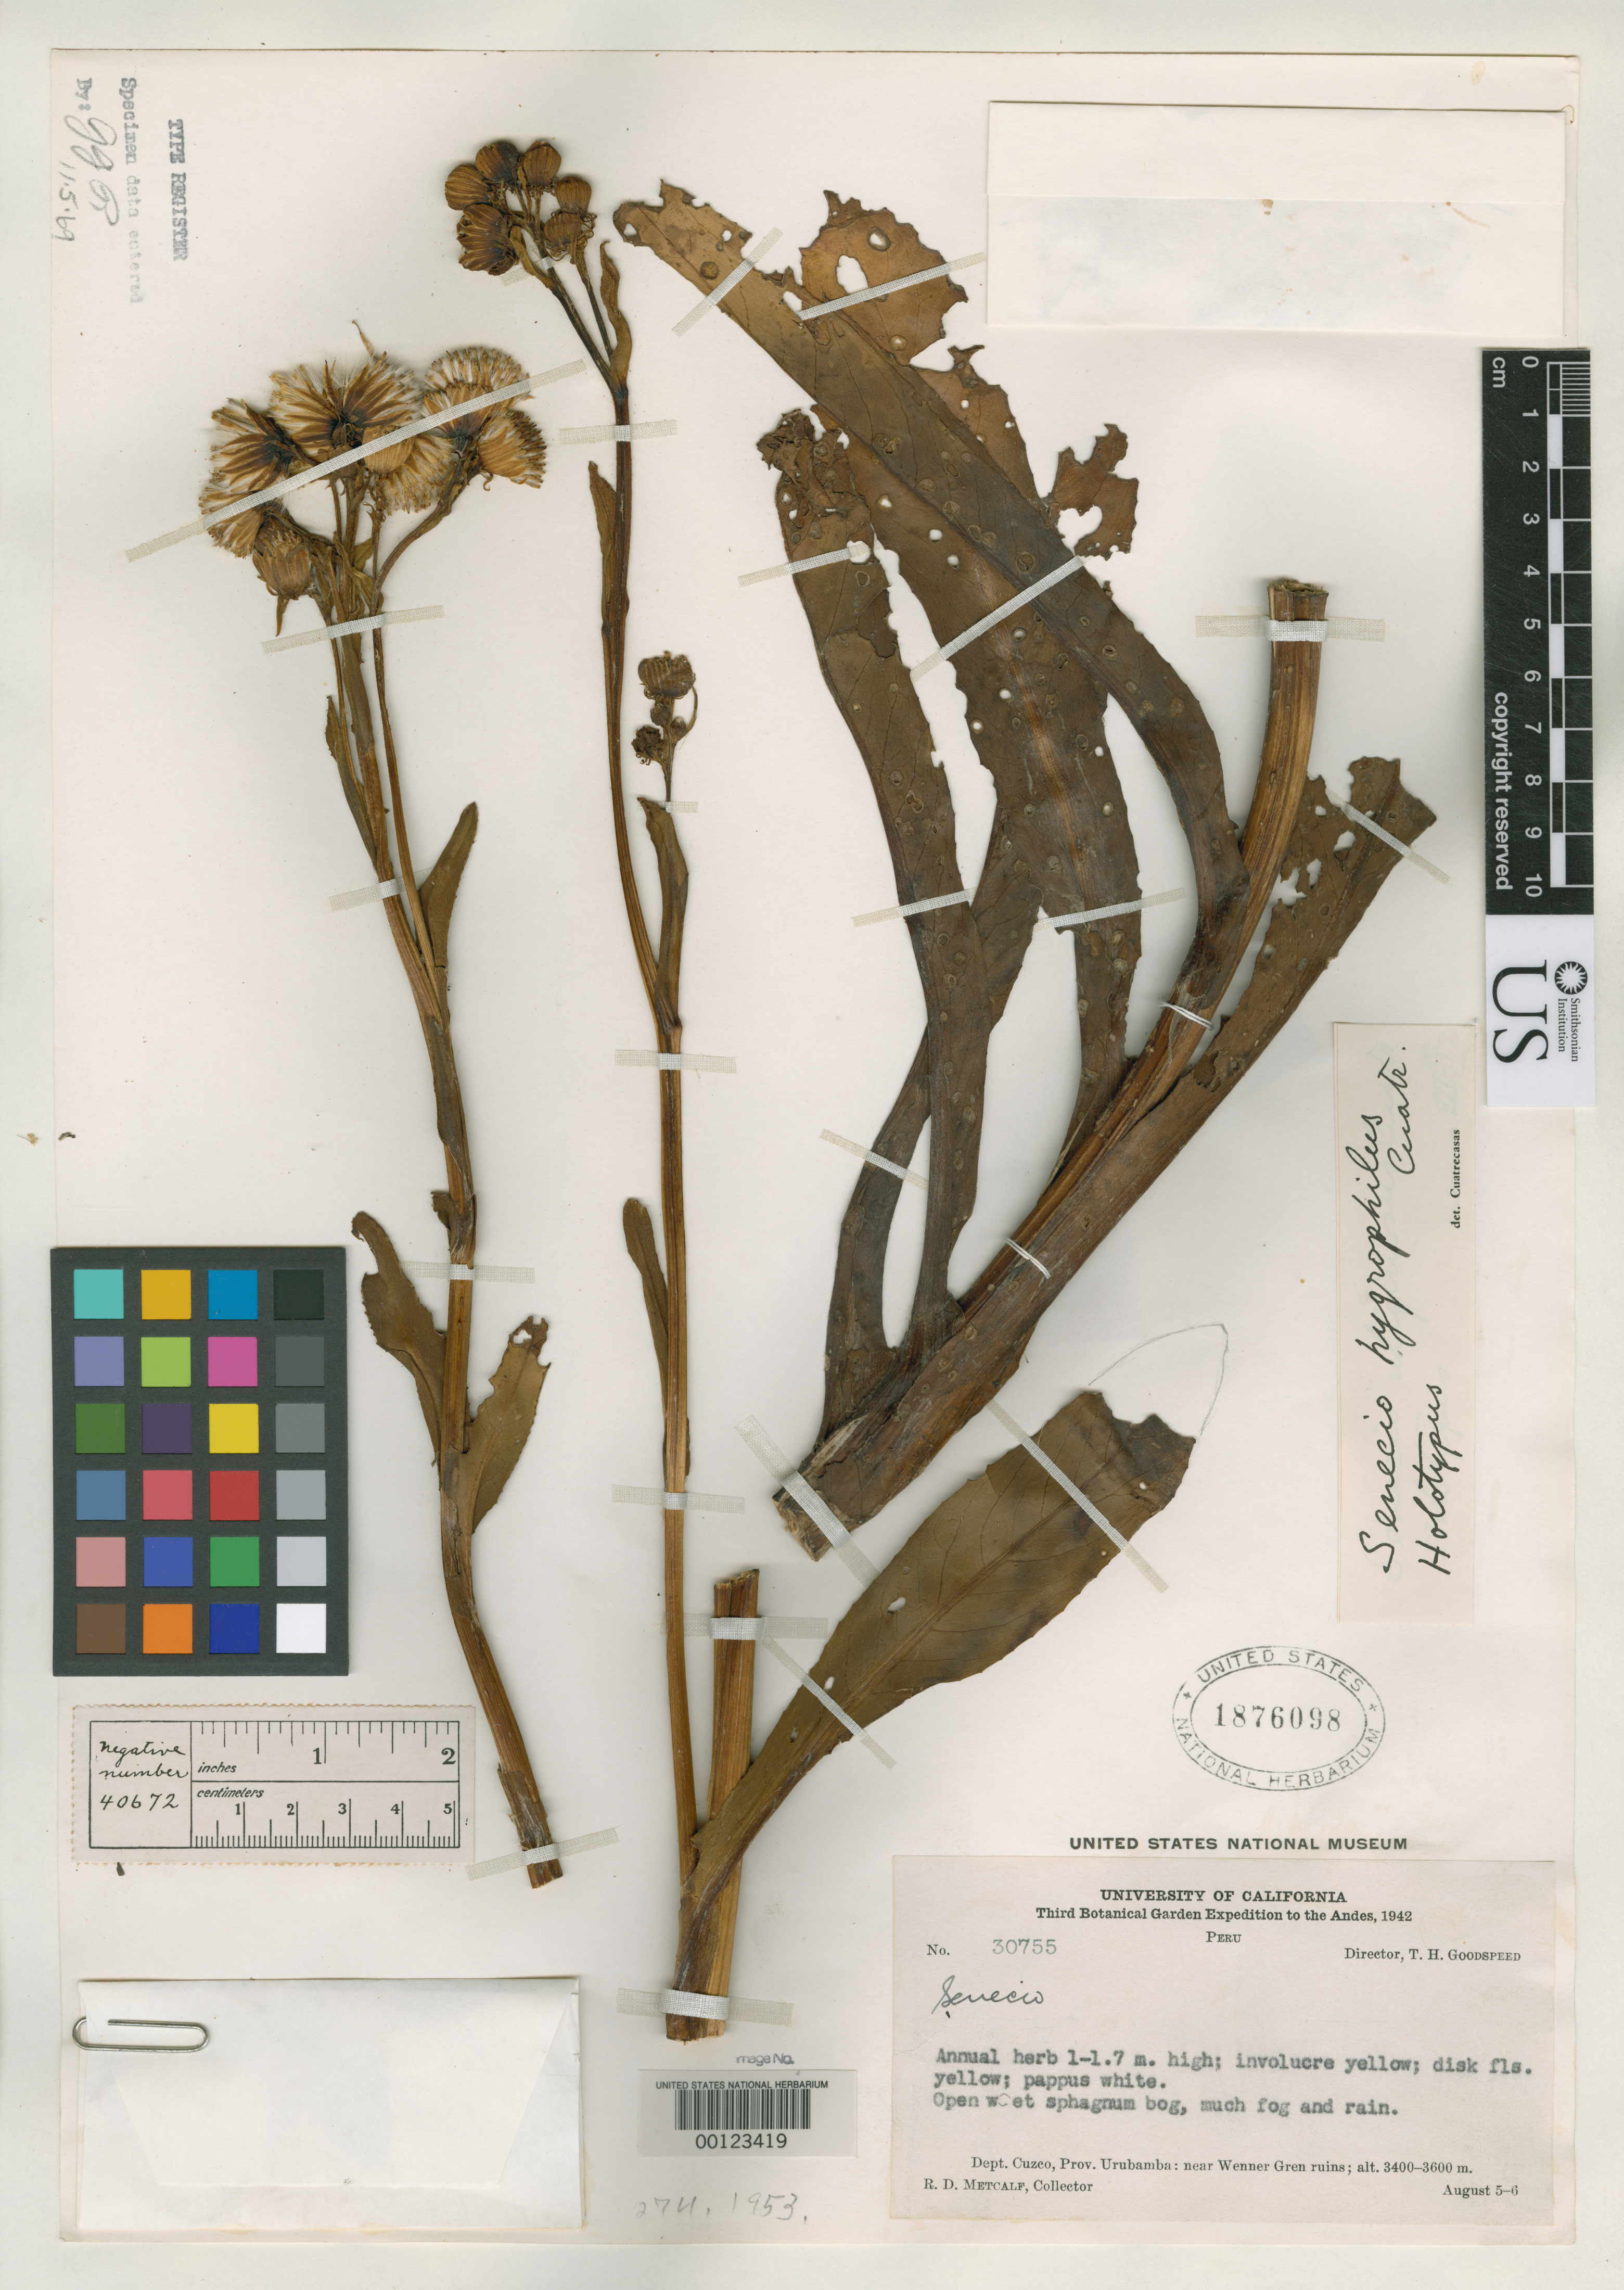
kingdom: Plantae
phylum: Tracheophyta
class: Magnoliopsida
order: Asterales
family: Asteraceae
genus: Senecio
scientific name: Senecio hygrophilus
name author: Cuatrec.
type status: Holotype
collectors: R. D. Metcalf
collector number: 30755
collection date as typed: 05 Aug 1942 to 06 Aug 1942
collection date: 1942-08-05/1942-08-06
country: Peru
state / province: Cusco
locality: Urubamba, near Wenner-Gren Ruins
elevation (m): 3400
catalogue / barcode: US 1876098